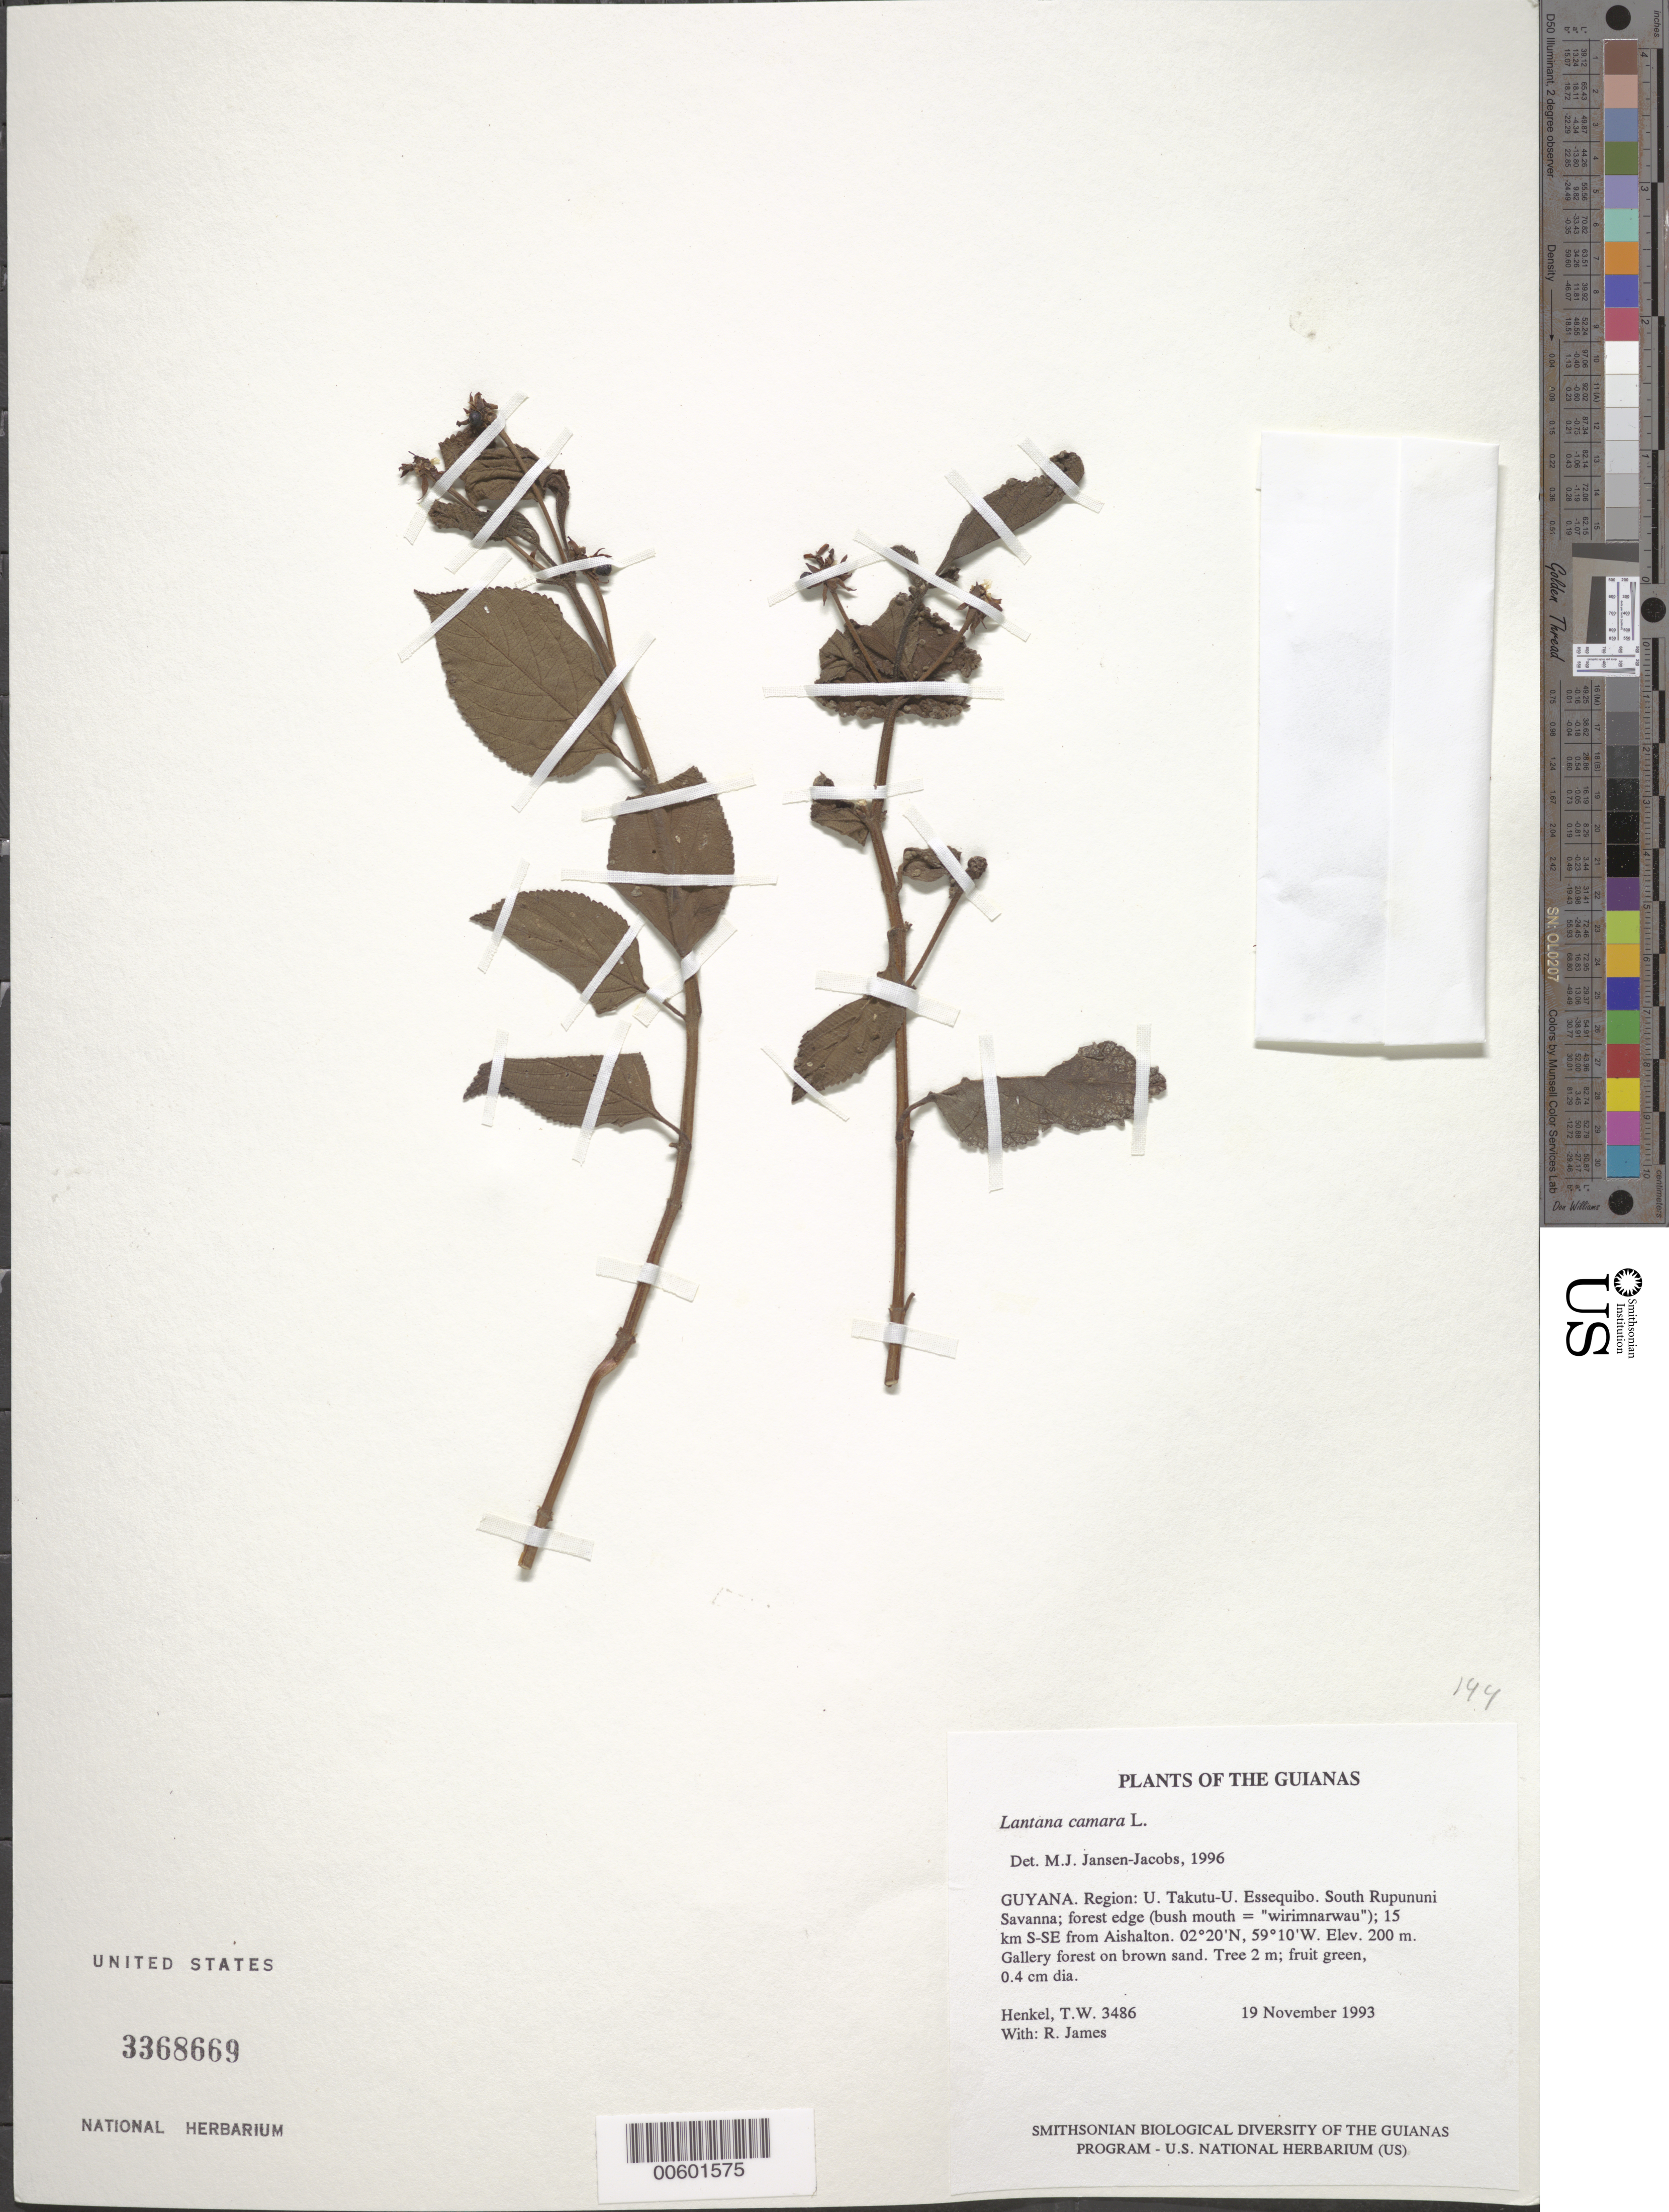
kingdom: Plantae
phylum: Tracheophyta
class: Magnoliopsida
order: Lamiales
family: Verbenaceae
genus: Lantana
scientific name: Lantana camara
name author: L.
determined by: Jansen-Jacobs, M. J., (U), Nationaal Herbarium Nederland, Utrecht University branch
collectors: T. Henkel & R. James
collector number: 3486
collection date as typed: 19 November 1993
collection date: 1993-11-19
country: Guyana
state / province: U. Takutu-U. Essequibo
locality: South Rupununi Savanna; forest edge (bush mouth = "wirimnarwau"); 15 km S-SE from Aishalton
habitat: Gallery forest on brown sand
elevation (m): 200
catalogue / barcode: US 3368669